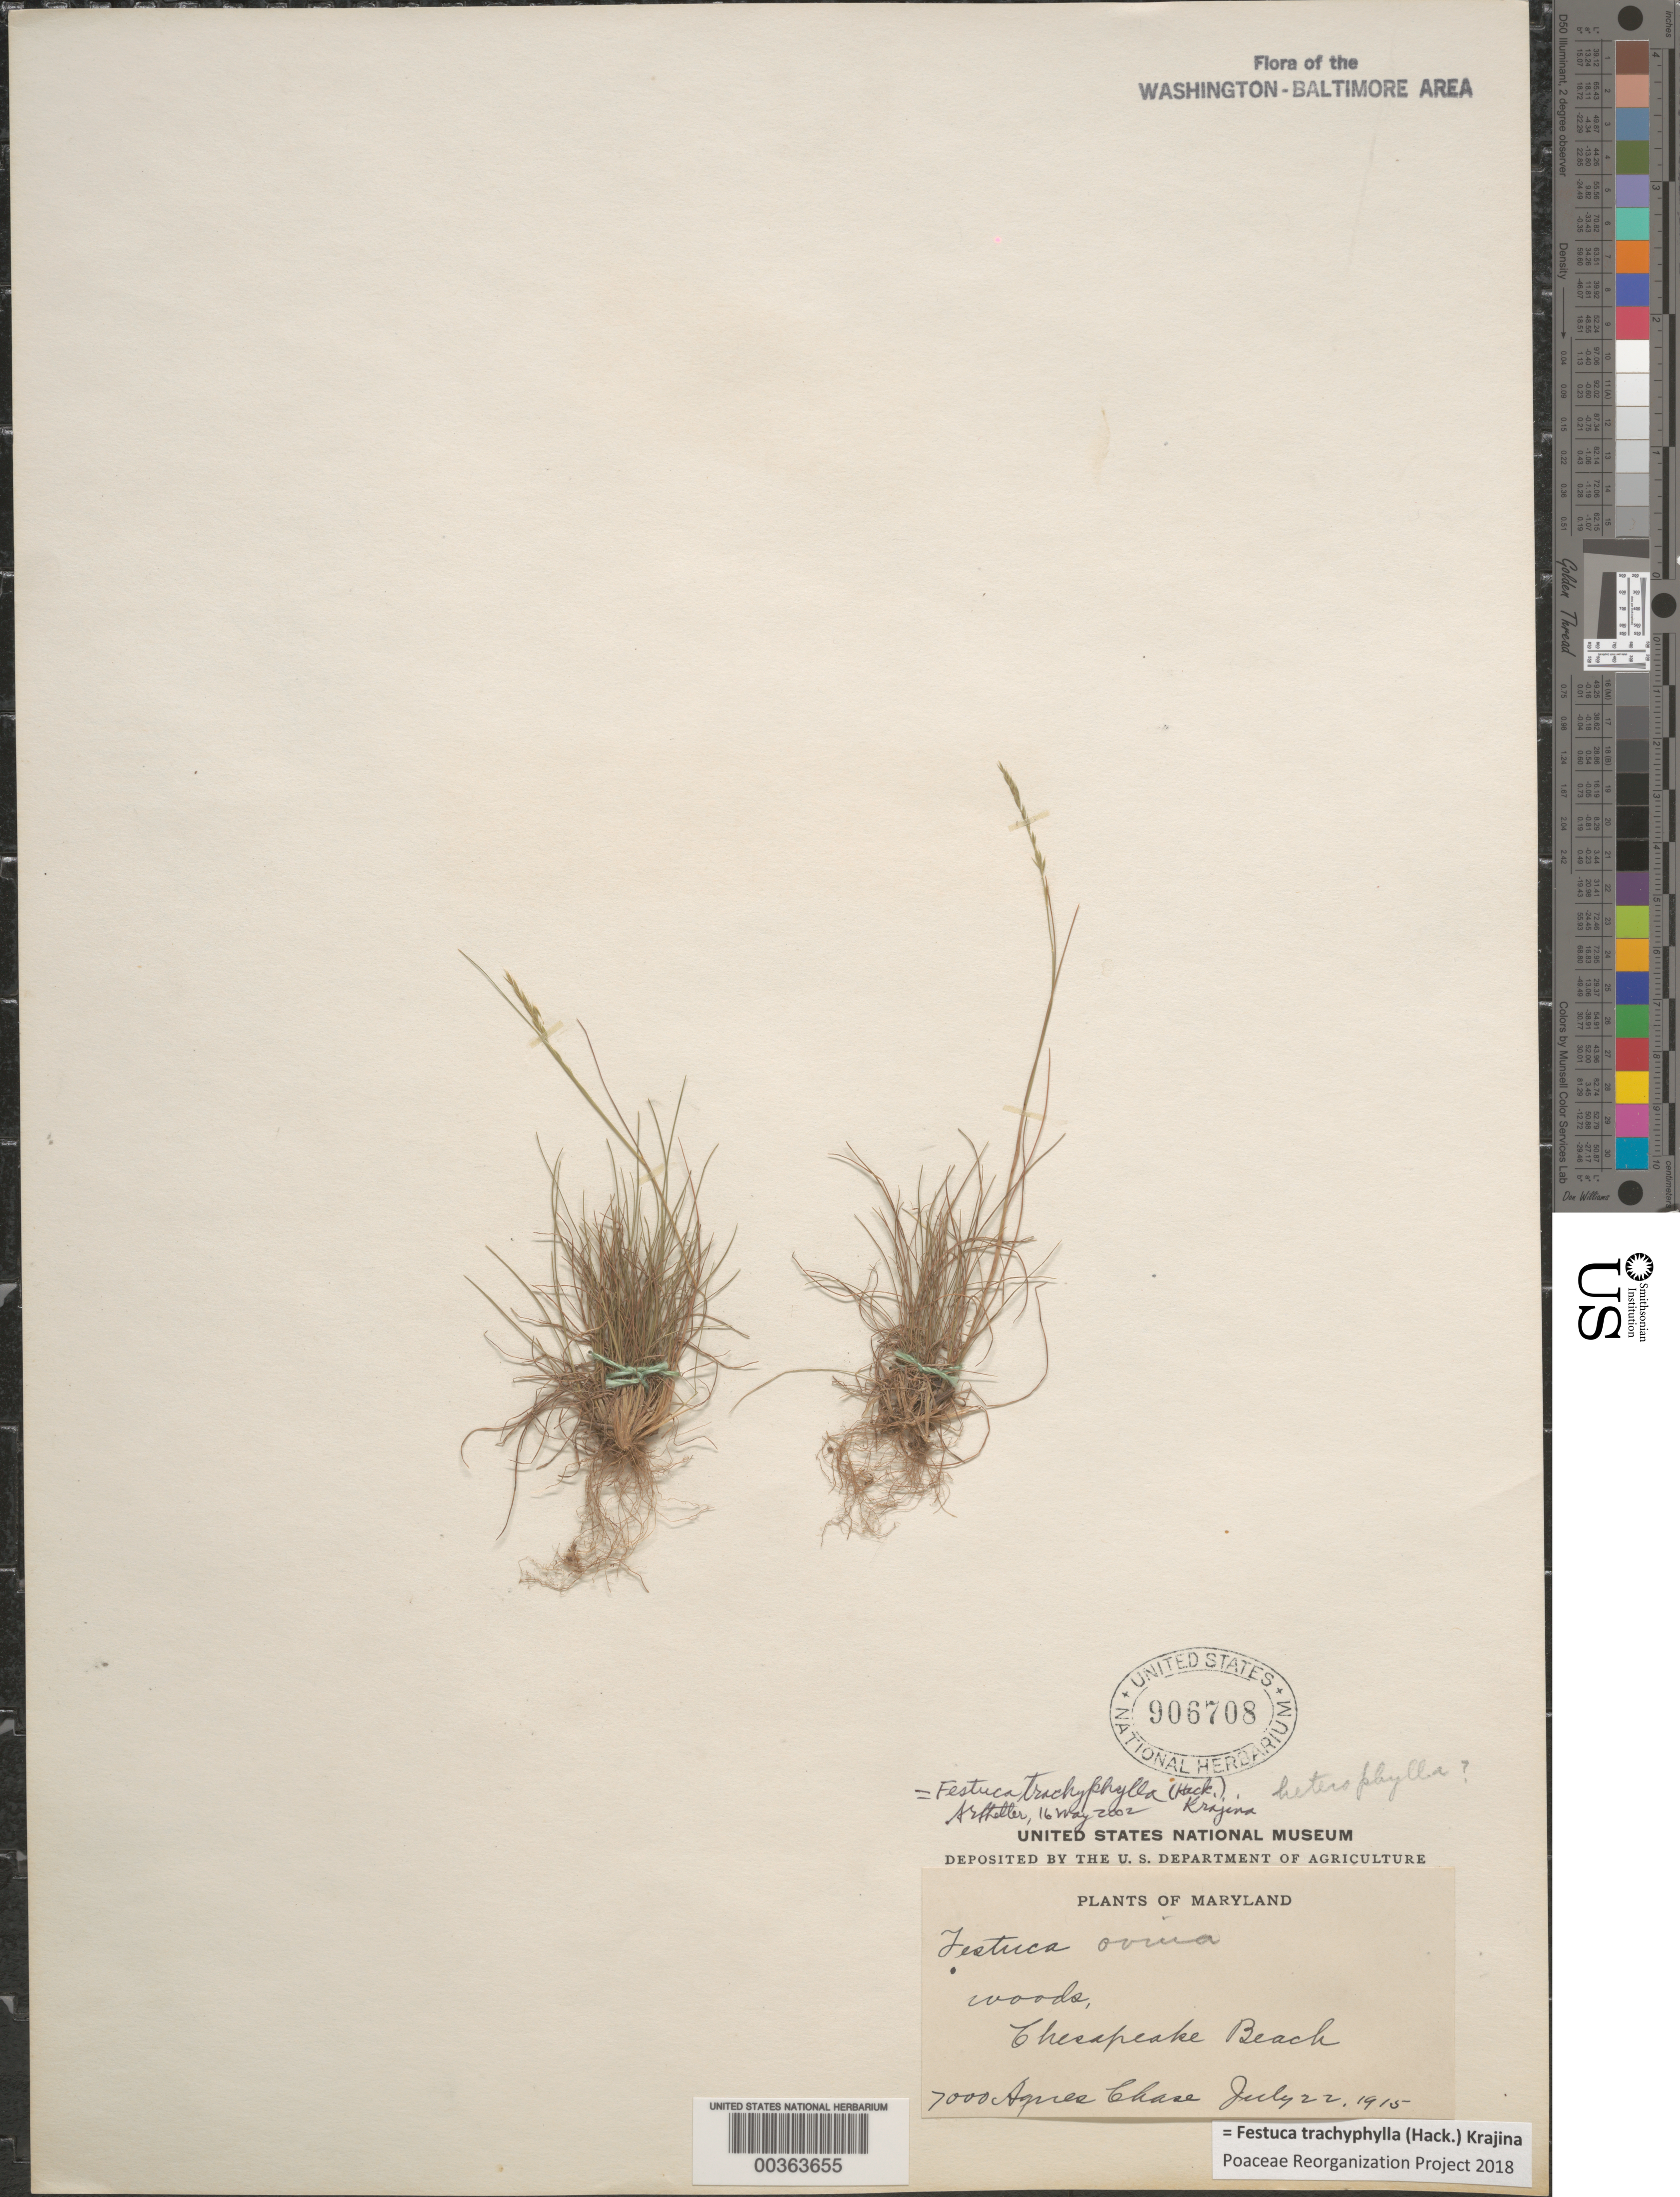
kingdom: Plantae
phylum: Tracheophyta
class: Liliopsida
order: Poales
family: Poaceae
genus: Festuca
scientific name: Festuca trachyphylla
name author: (Hack.) Krajina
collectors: A. Chase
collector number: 7000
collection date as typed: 22 Jul 1915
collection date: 1915-07-22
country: United States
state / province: Maryland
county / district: Calvert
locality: Chesapeake Beach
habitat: Woods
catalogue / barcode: US 906708